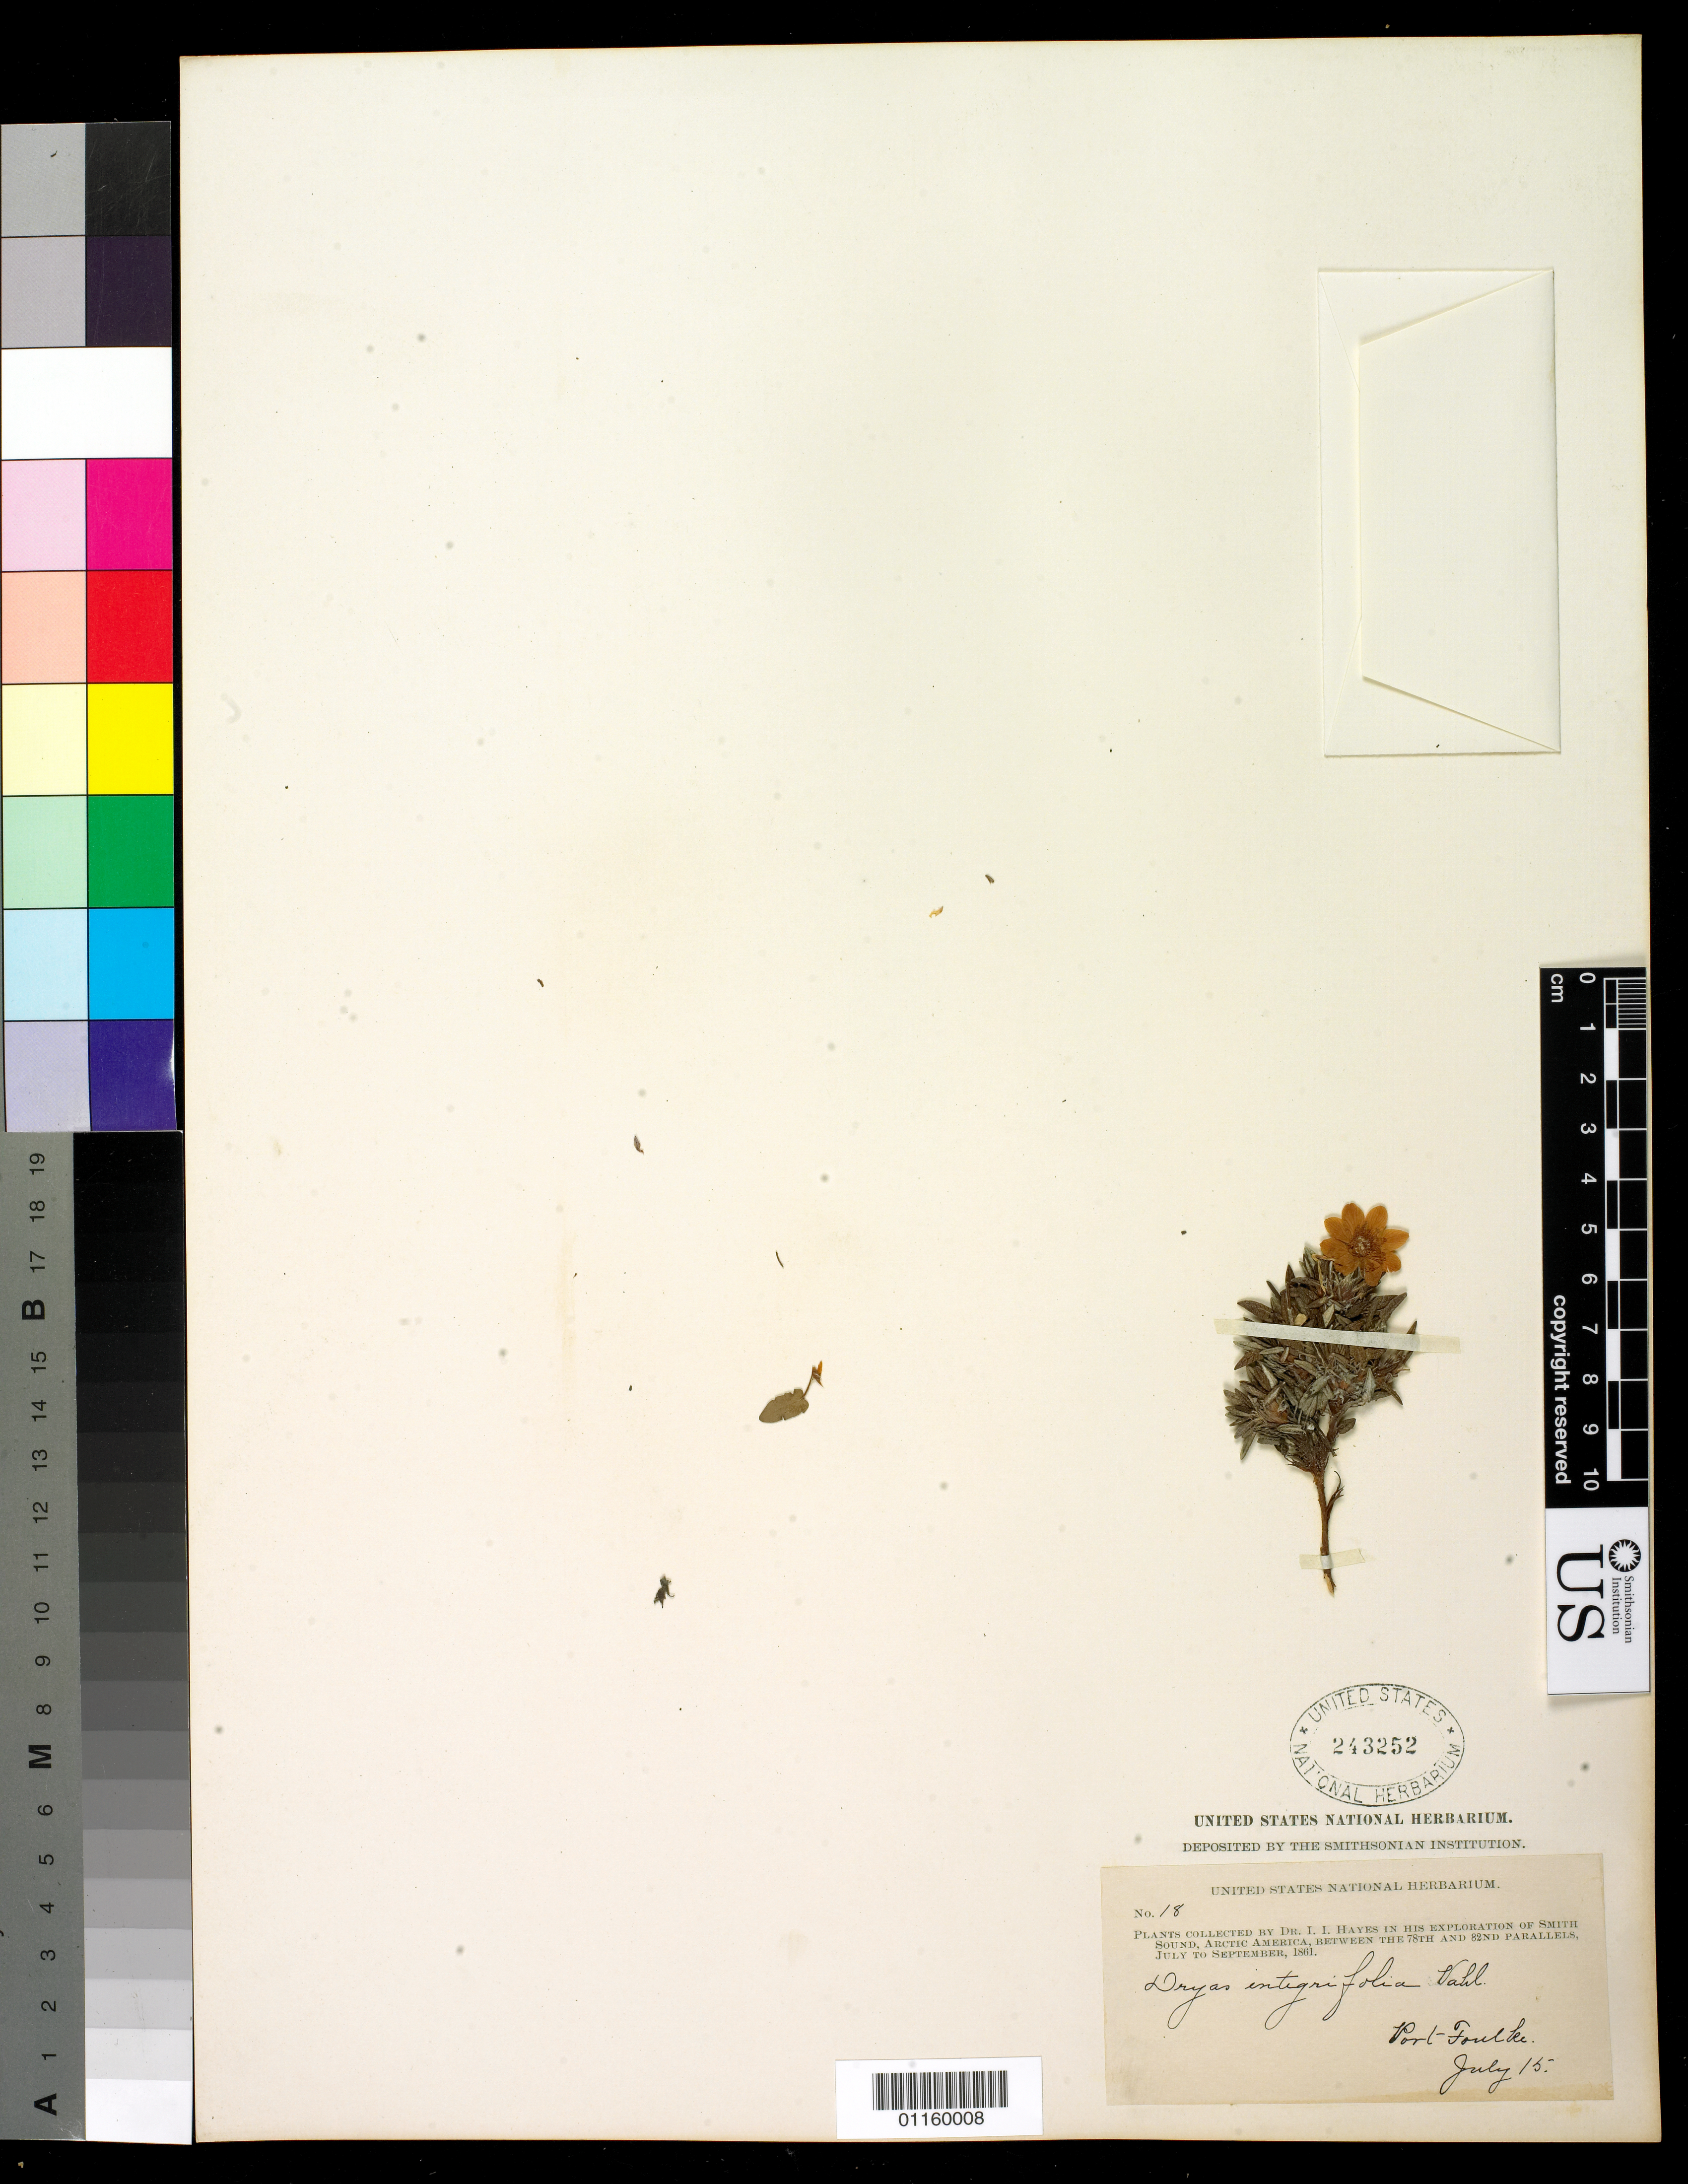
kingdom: Plantae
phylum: Tracheophyta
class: Magnoliopsida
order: Rosales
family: Rosaceae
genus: Dryas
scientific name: Dryas integrifolia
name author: Vahl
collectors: I. I. Hayes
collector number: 18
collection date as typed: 15 Jul 1861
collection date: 1861-07-15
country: Greenland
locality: Port Foulke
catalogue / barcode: US 243252